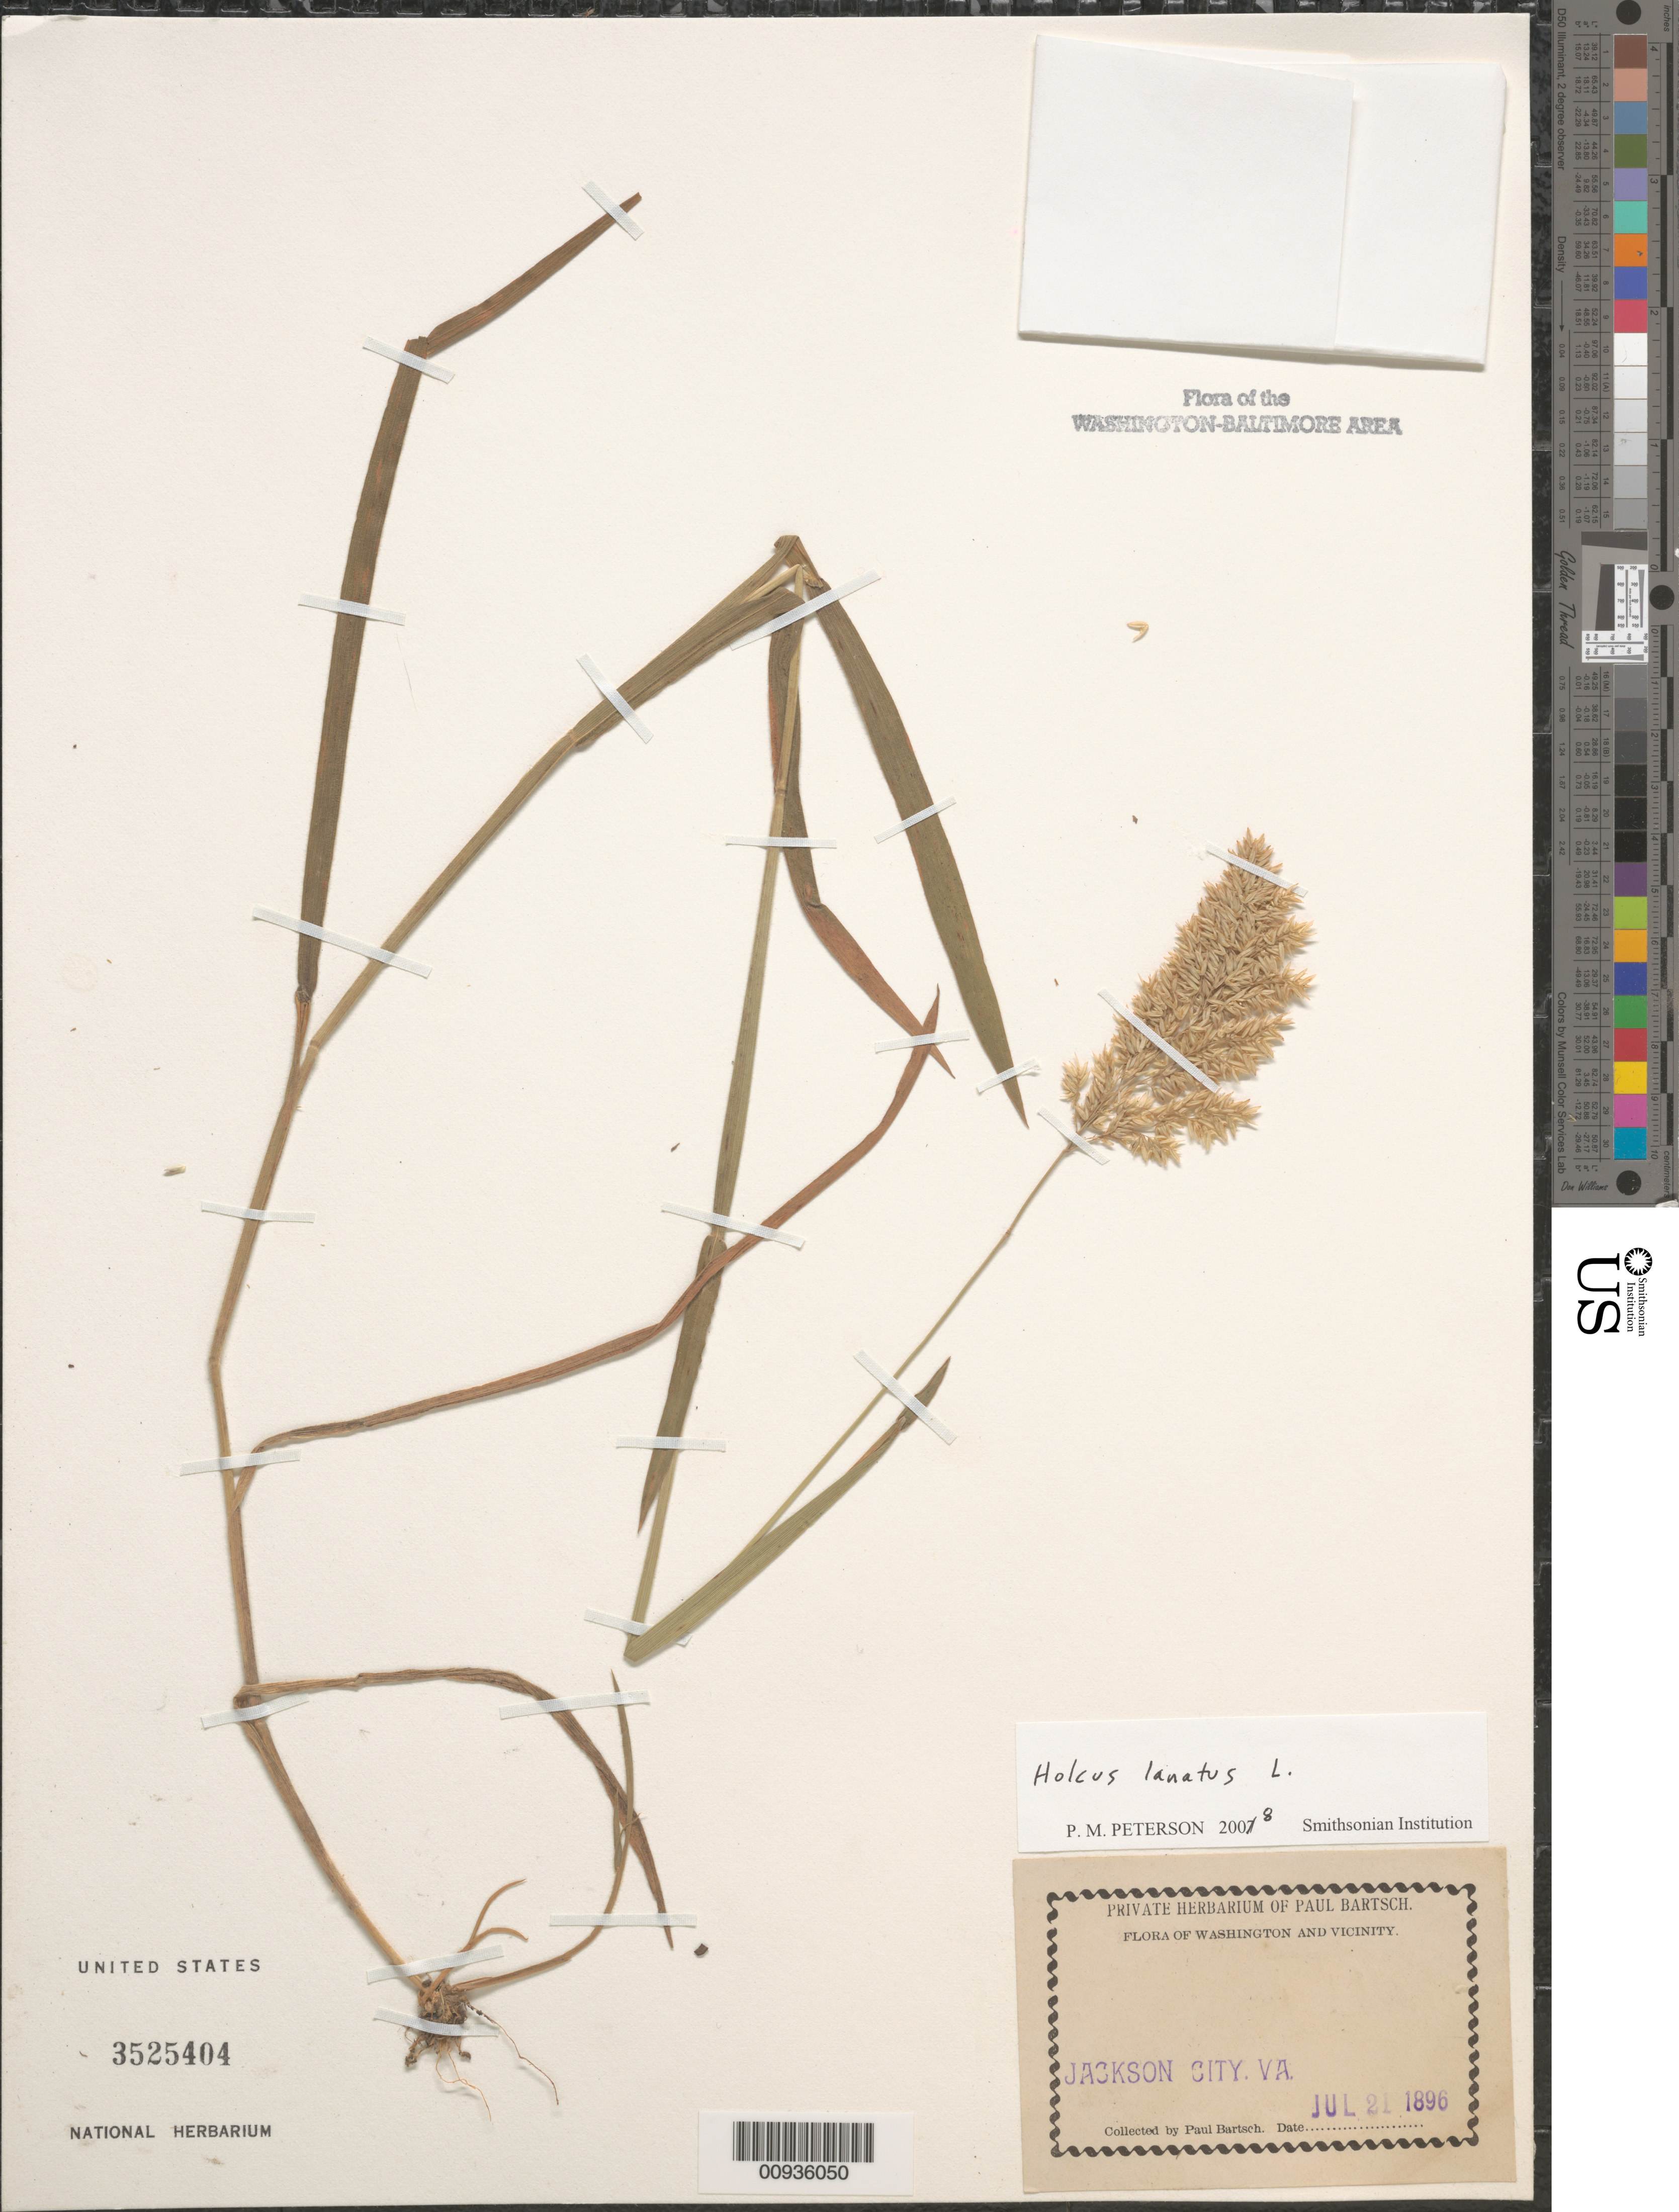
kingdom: Plantae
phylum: Tracheophyta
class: Liliopsida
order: Poales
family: Poaceae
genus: Holcus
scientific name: Holcus lanatus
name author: L.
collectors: P. Bartsch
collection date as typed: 21 Jul 1896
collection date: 1896-07-21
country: United States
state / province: Virginia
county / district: Arlington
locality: Jackson City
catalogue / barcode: US 3525404